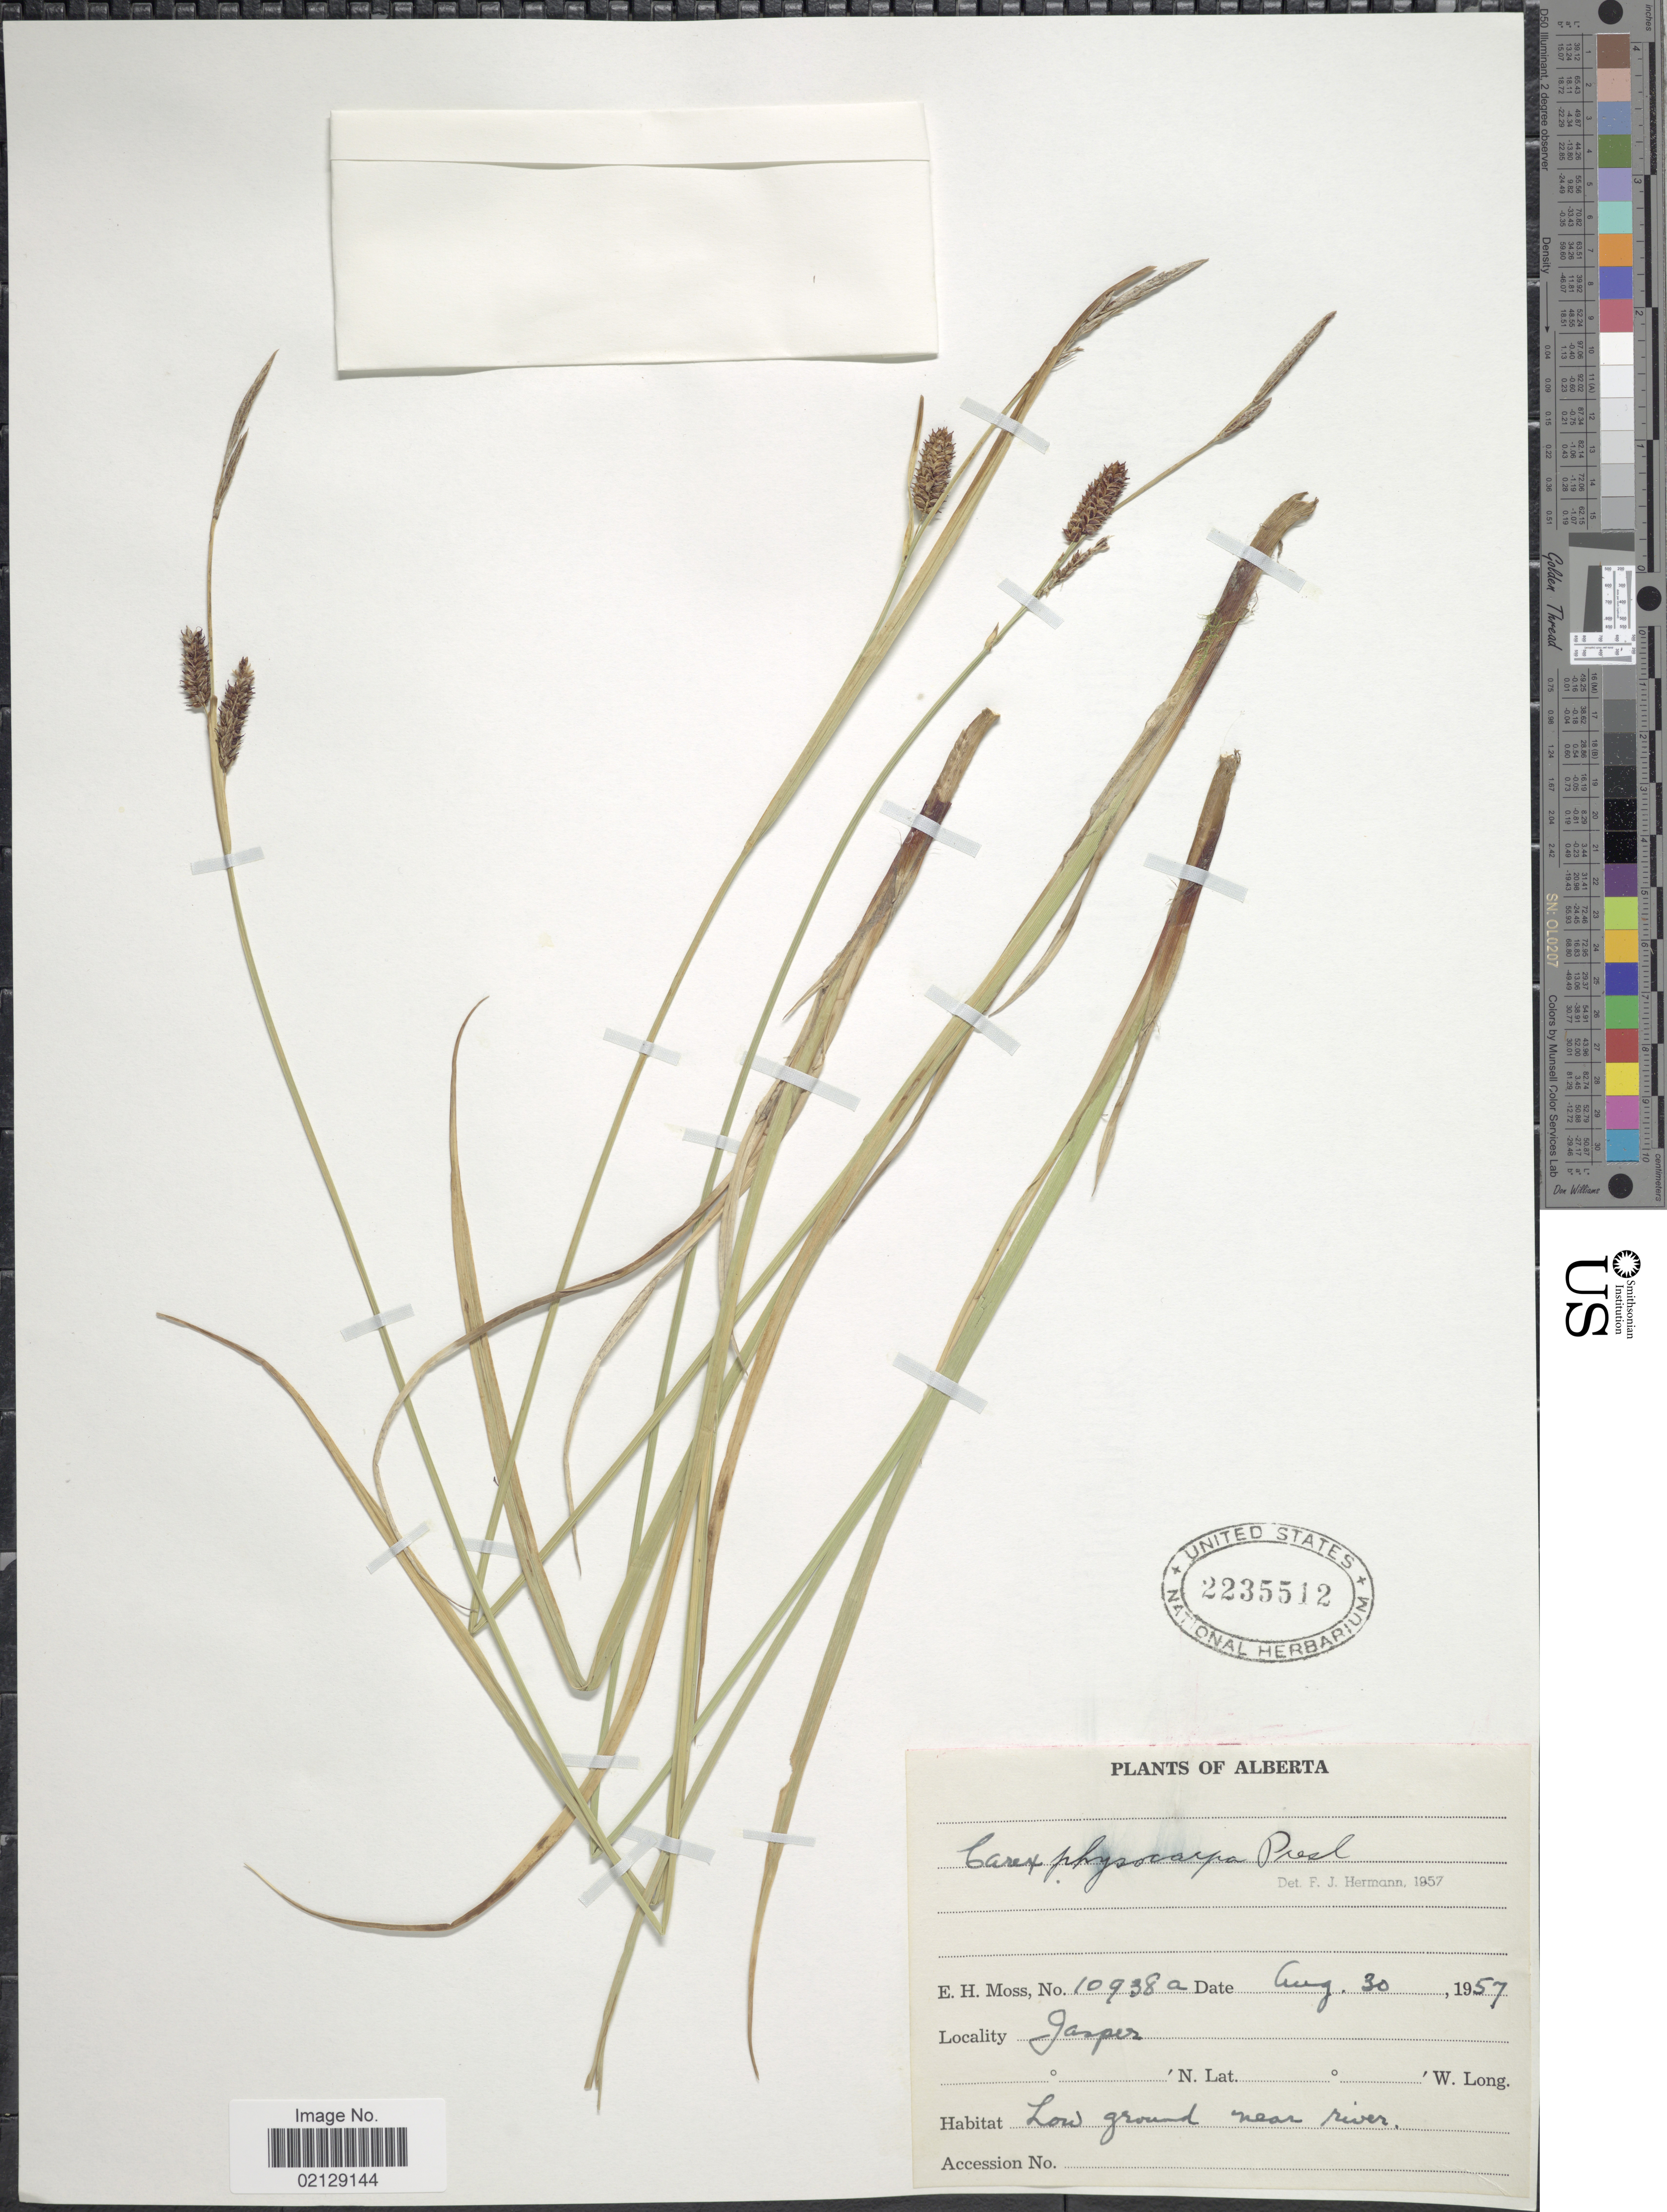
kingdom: Plantae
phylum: Tracheophyta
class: Liliopsida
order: Poales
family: Cyperaceae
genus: Carex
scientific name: Carex saxatilis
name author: L.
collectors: E. Moss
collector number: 10938a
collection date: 1957-08-30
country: Canada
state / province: Alberta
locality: Jasper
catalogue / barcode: US 2235512